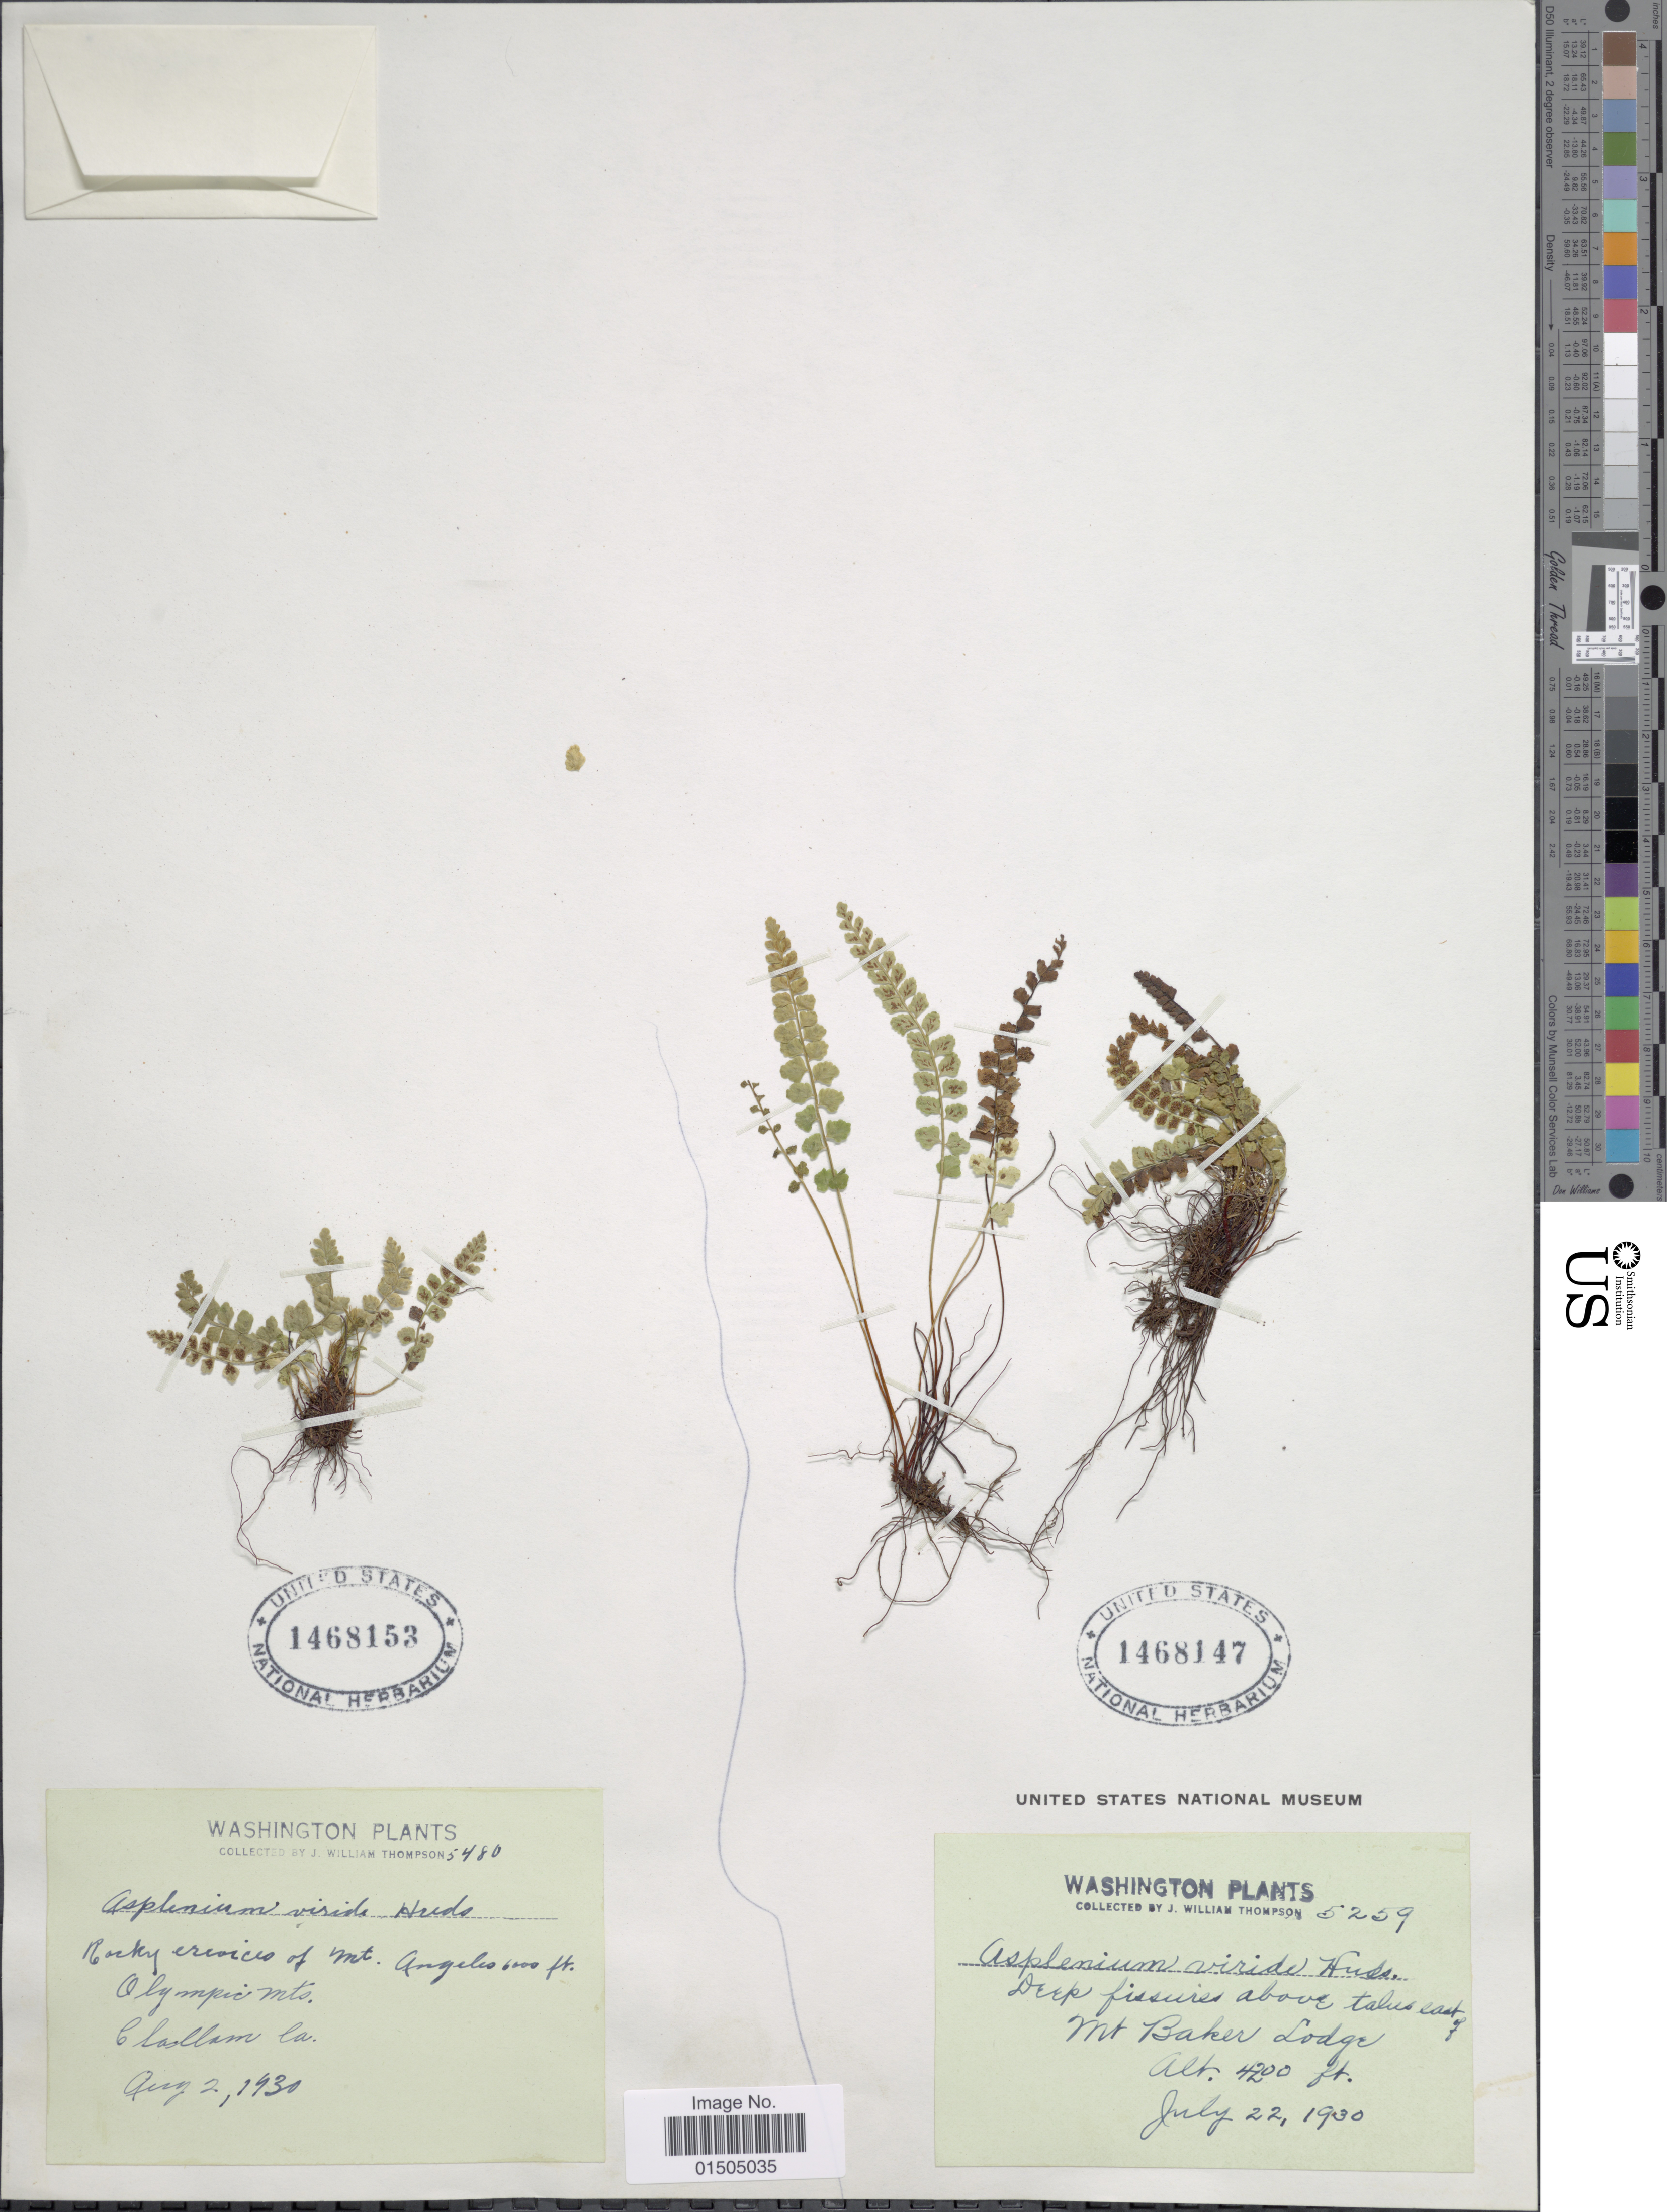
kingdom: Plantae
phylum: Tracheophyta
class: Polypodiopsida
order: Polypodiales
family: Aspleniaceae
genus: Asplenium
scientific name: Asplenium trichomanes-ramosum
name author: L.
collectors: J. W. Thompson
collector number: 5480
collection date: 1930-08-02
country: United States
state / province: Washington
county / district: Clallam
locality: Rocky crevices of Mt. Angeles. Olympic Mts. Clallam Co.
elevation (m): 1829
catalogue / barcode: US 1468153-2